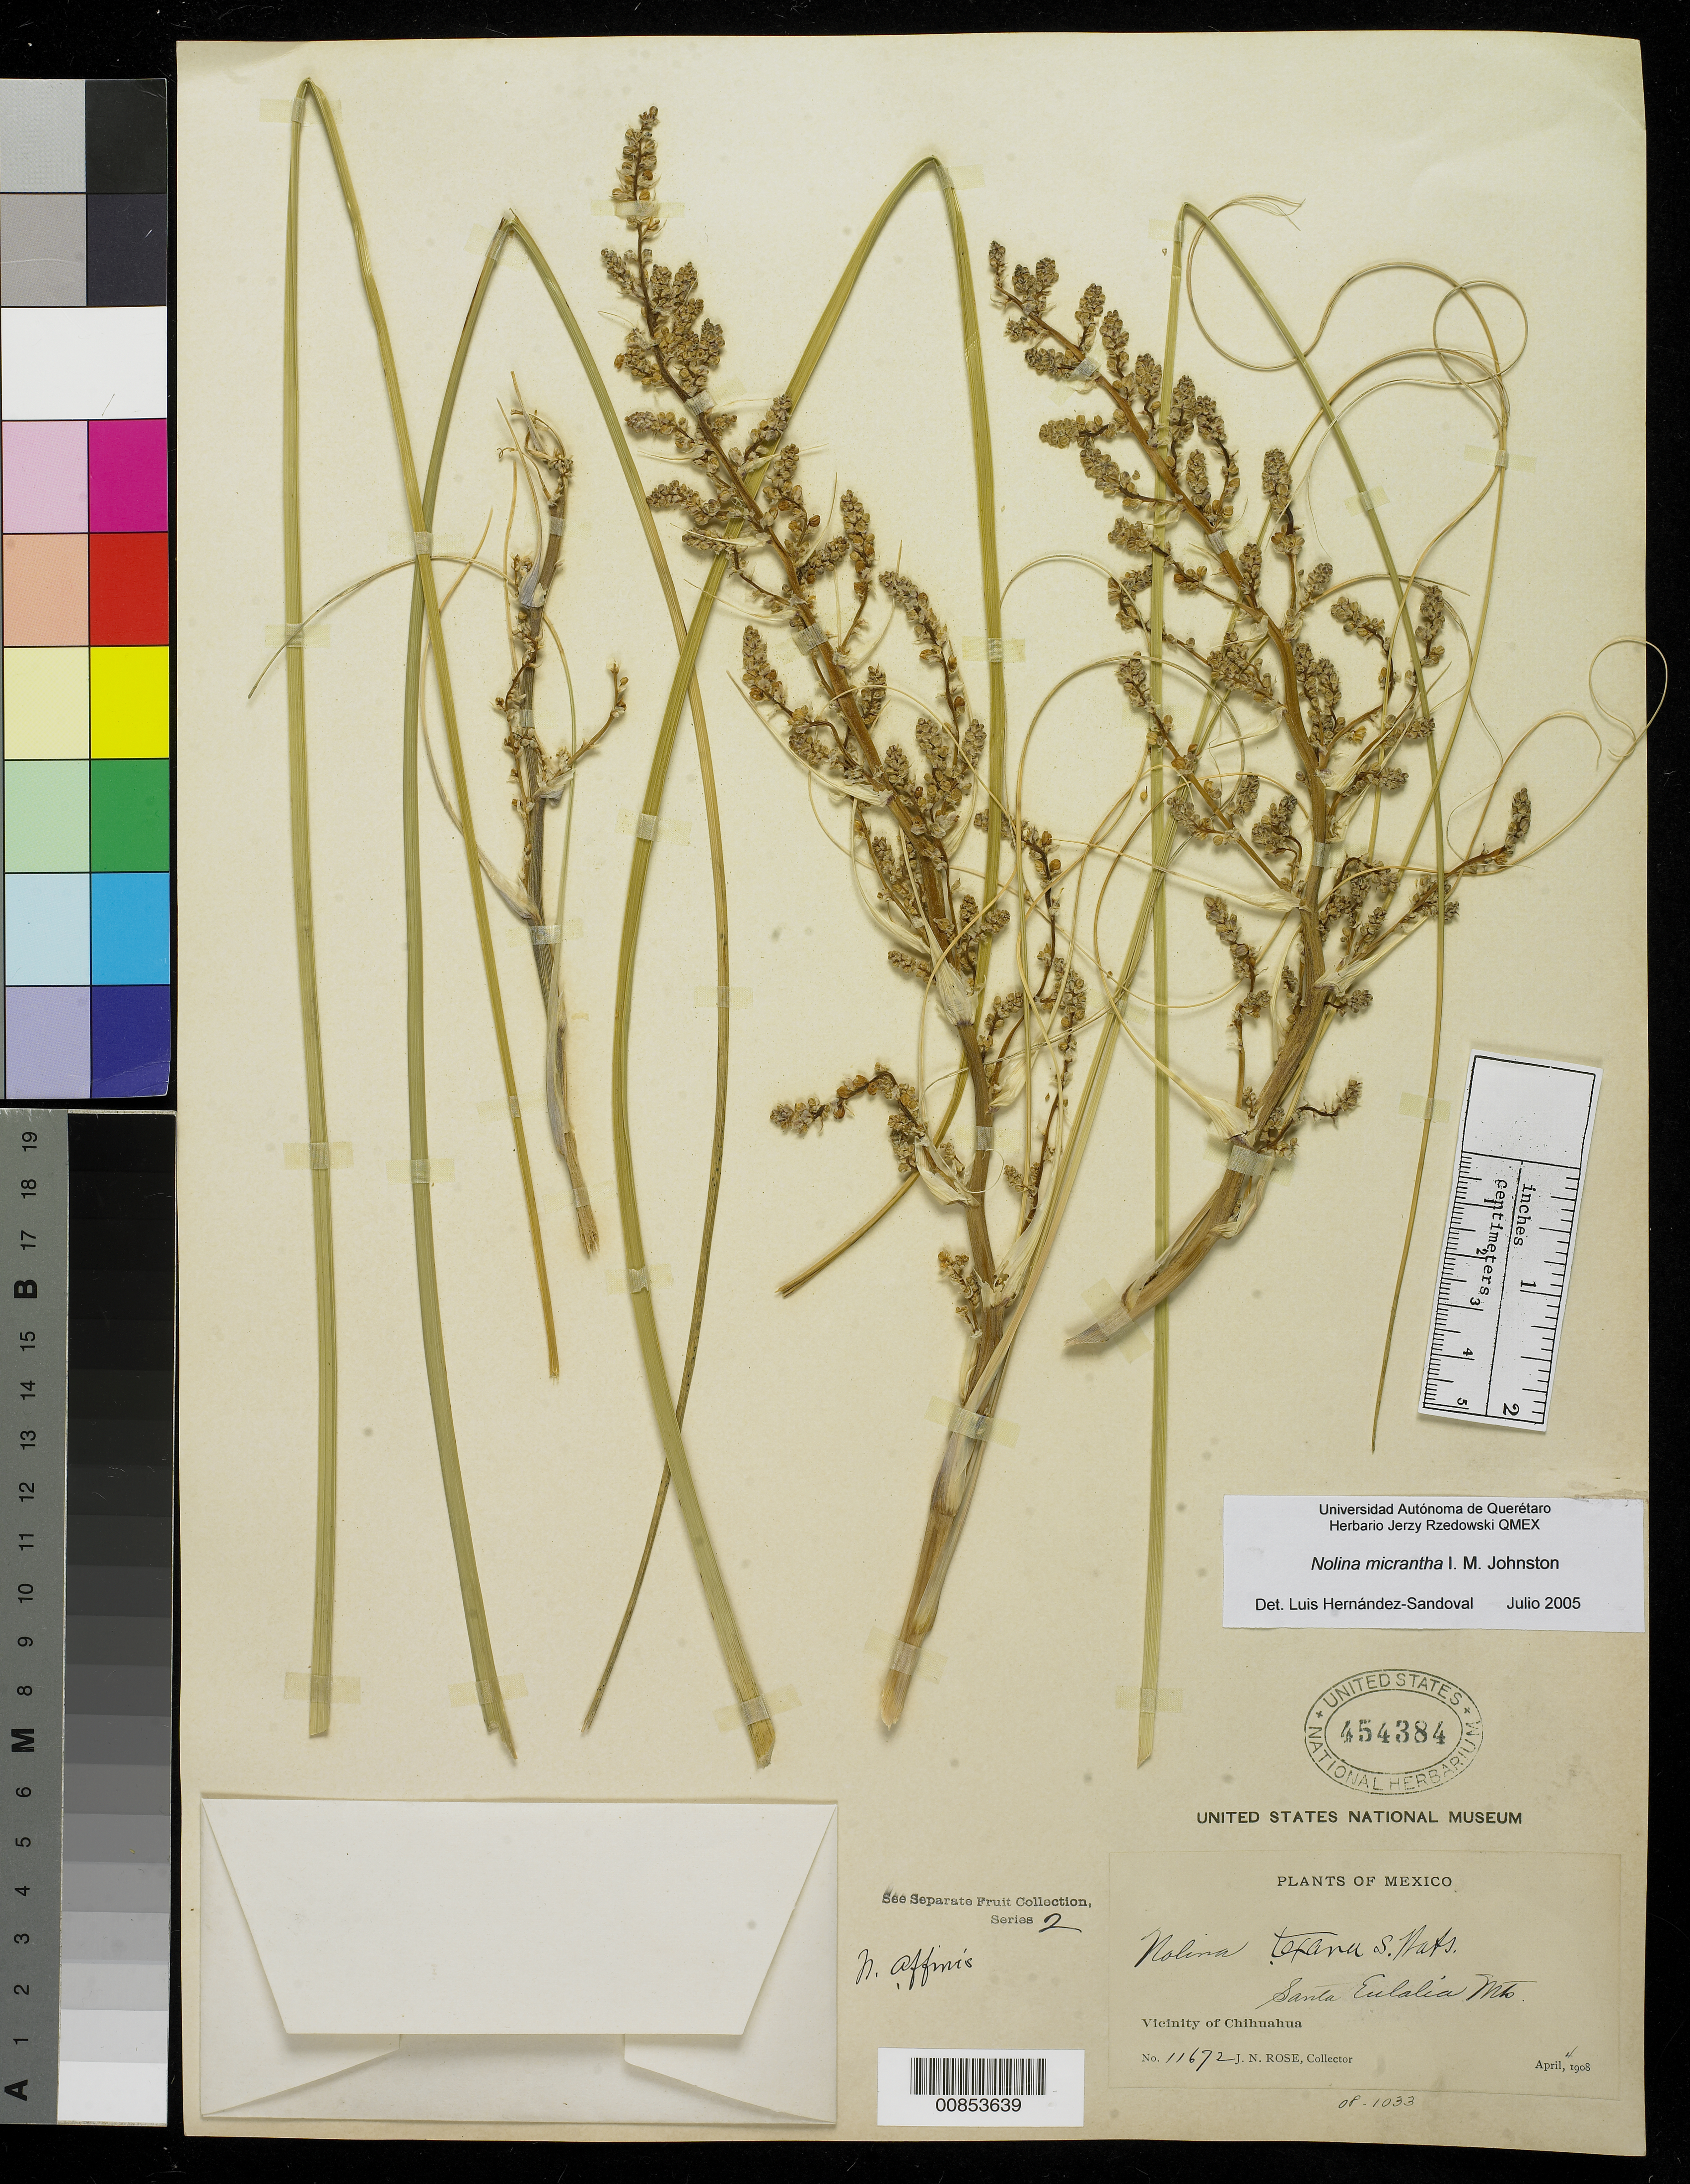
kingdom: Plantae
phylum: Tracheophyta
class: Liliopsida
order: Asparagales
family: Asparagaceae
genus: Nolina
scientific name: Nolina micrantha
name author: I.M. Johnst.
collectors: J. N. Rose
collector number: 11672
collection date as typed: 04 Apr 1908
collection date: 1908-04-04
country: Mexico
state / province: Chihuahua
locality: Santa Eulalia Mts., vicinity of Chihuahua.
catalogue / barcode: US 454384